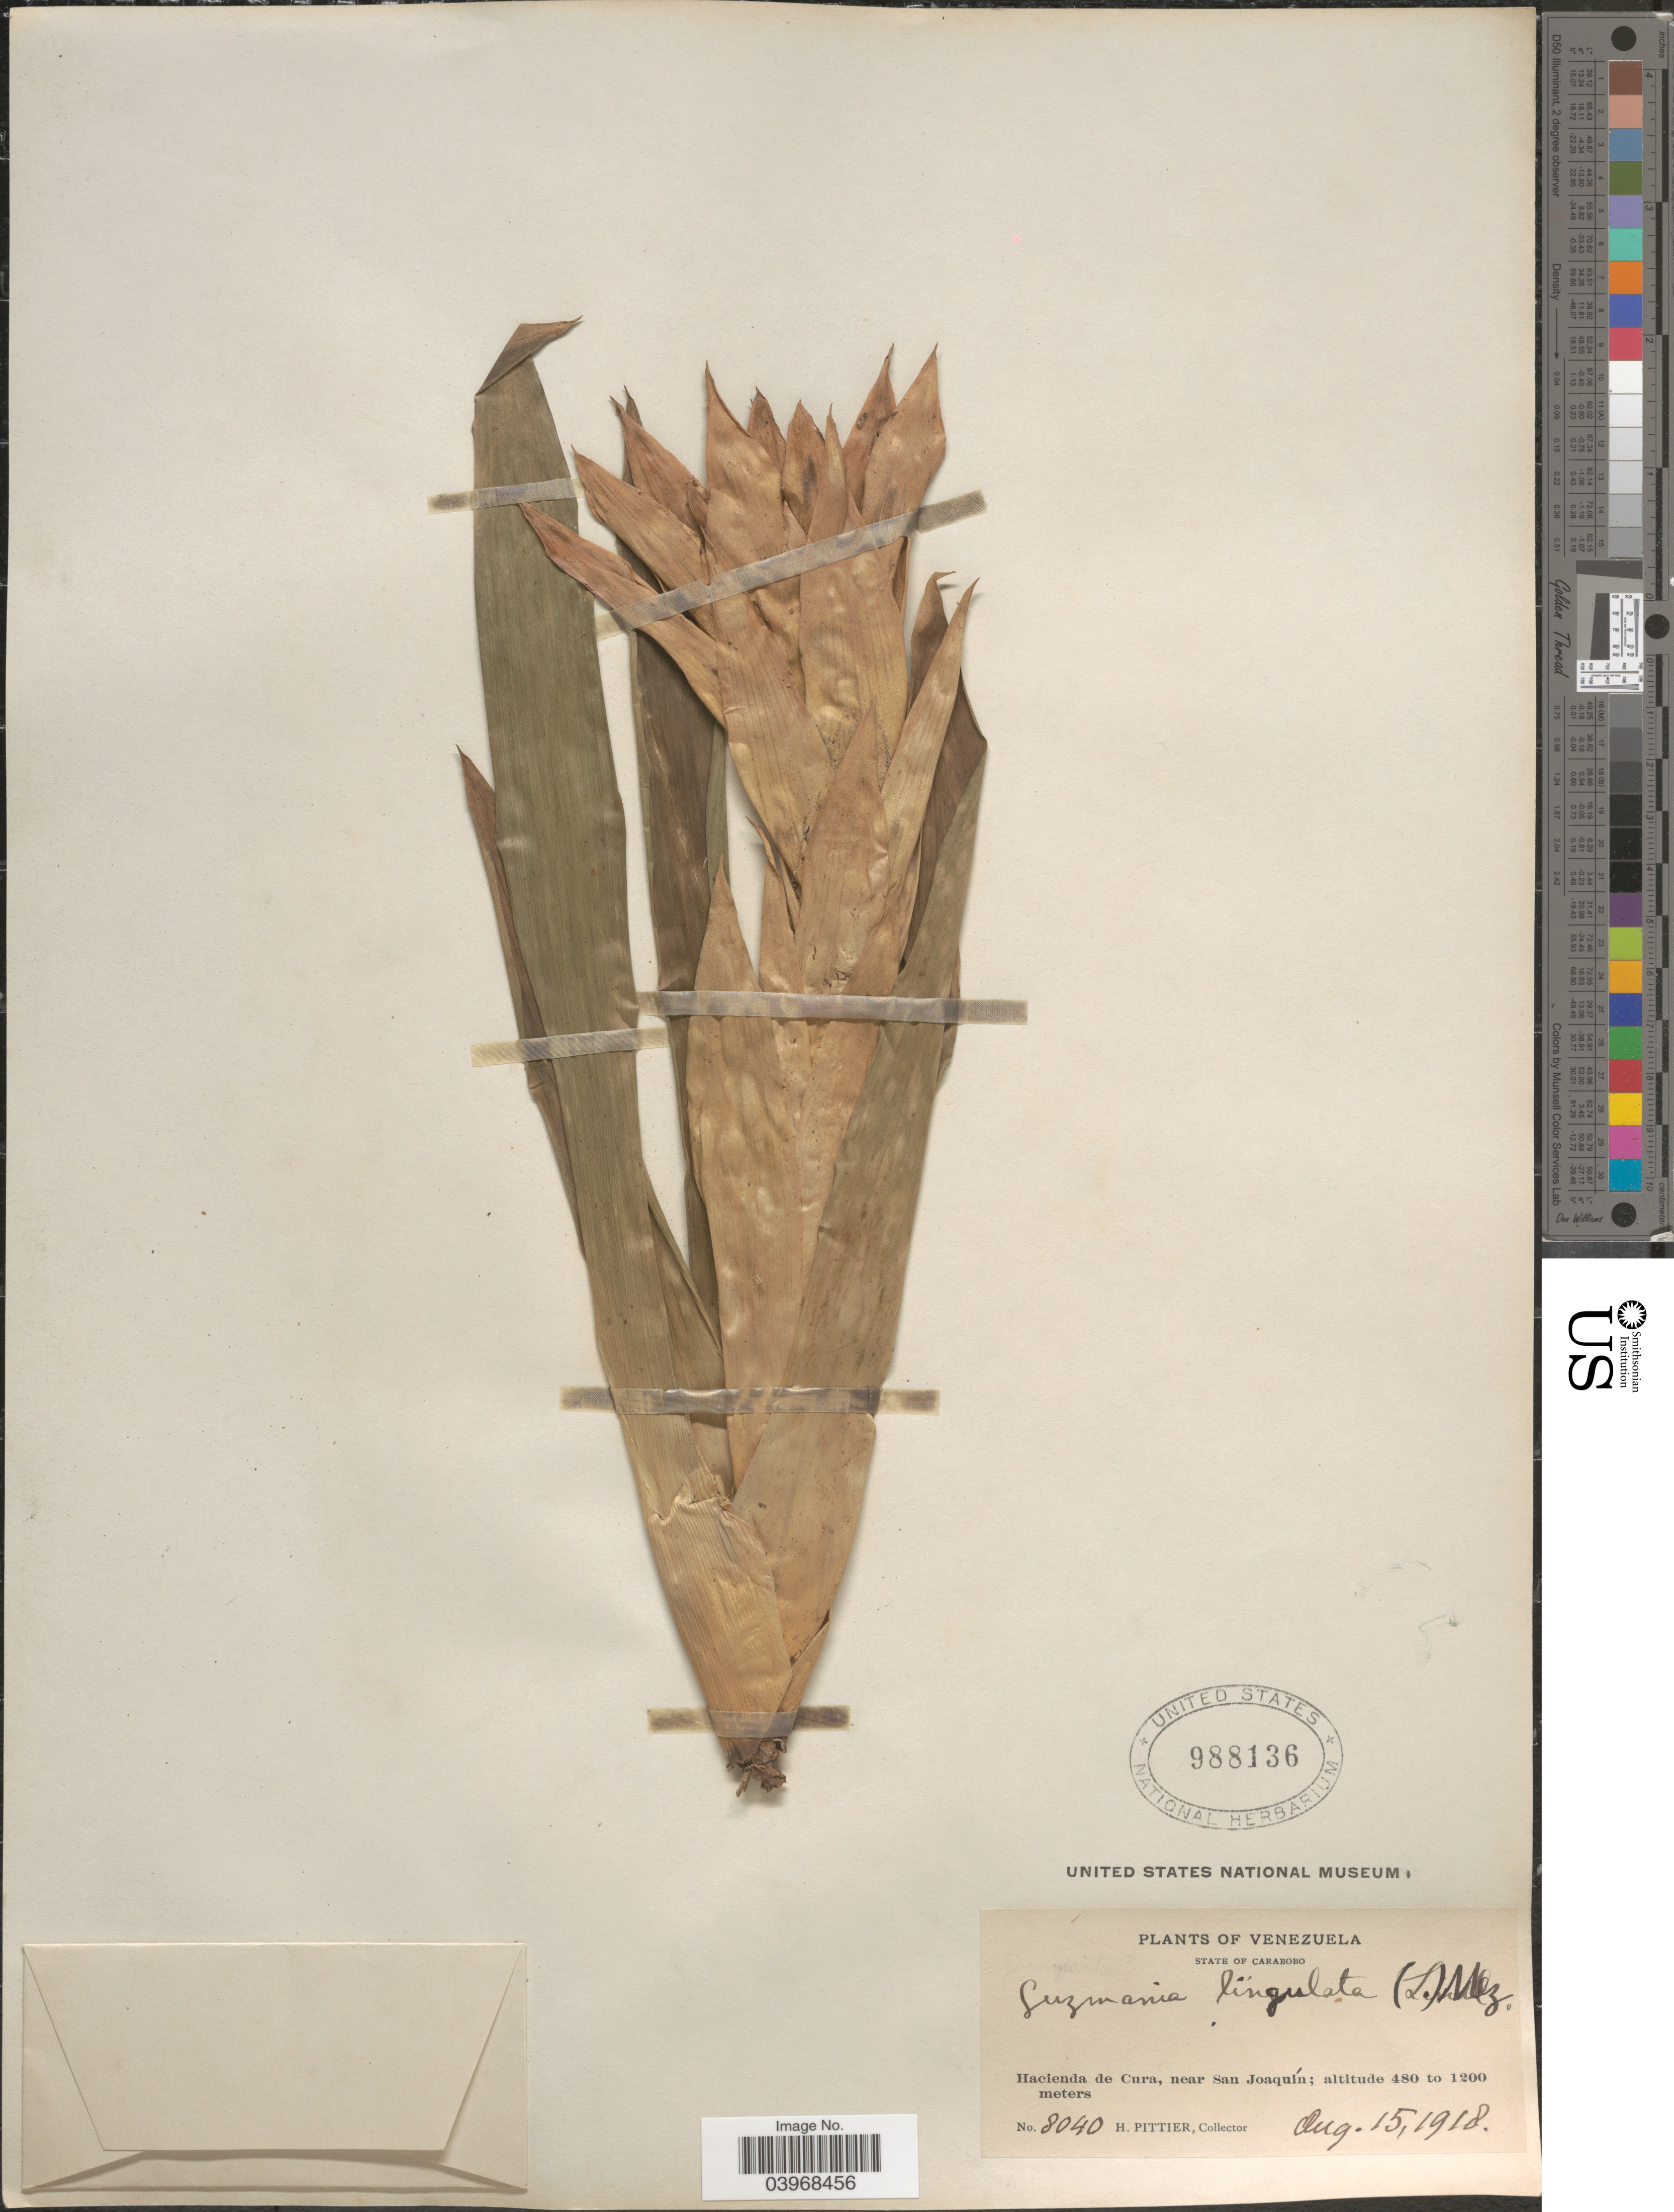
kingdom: Plantae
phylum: Tracheophyta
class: Liliopsida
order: Poales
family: Bromeliaceae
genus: Guzmania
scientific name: Guzmania lingulata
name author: (L.) Mez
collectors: H. F. Pittier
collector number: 8040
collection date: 1918-08-15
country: Venezuela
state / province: Carabobo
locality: Hacienda de Cura, near San Joaquín.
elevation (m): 480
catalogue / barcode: US 988136